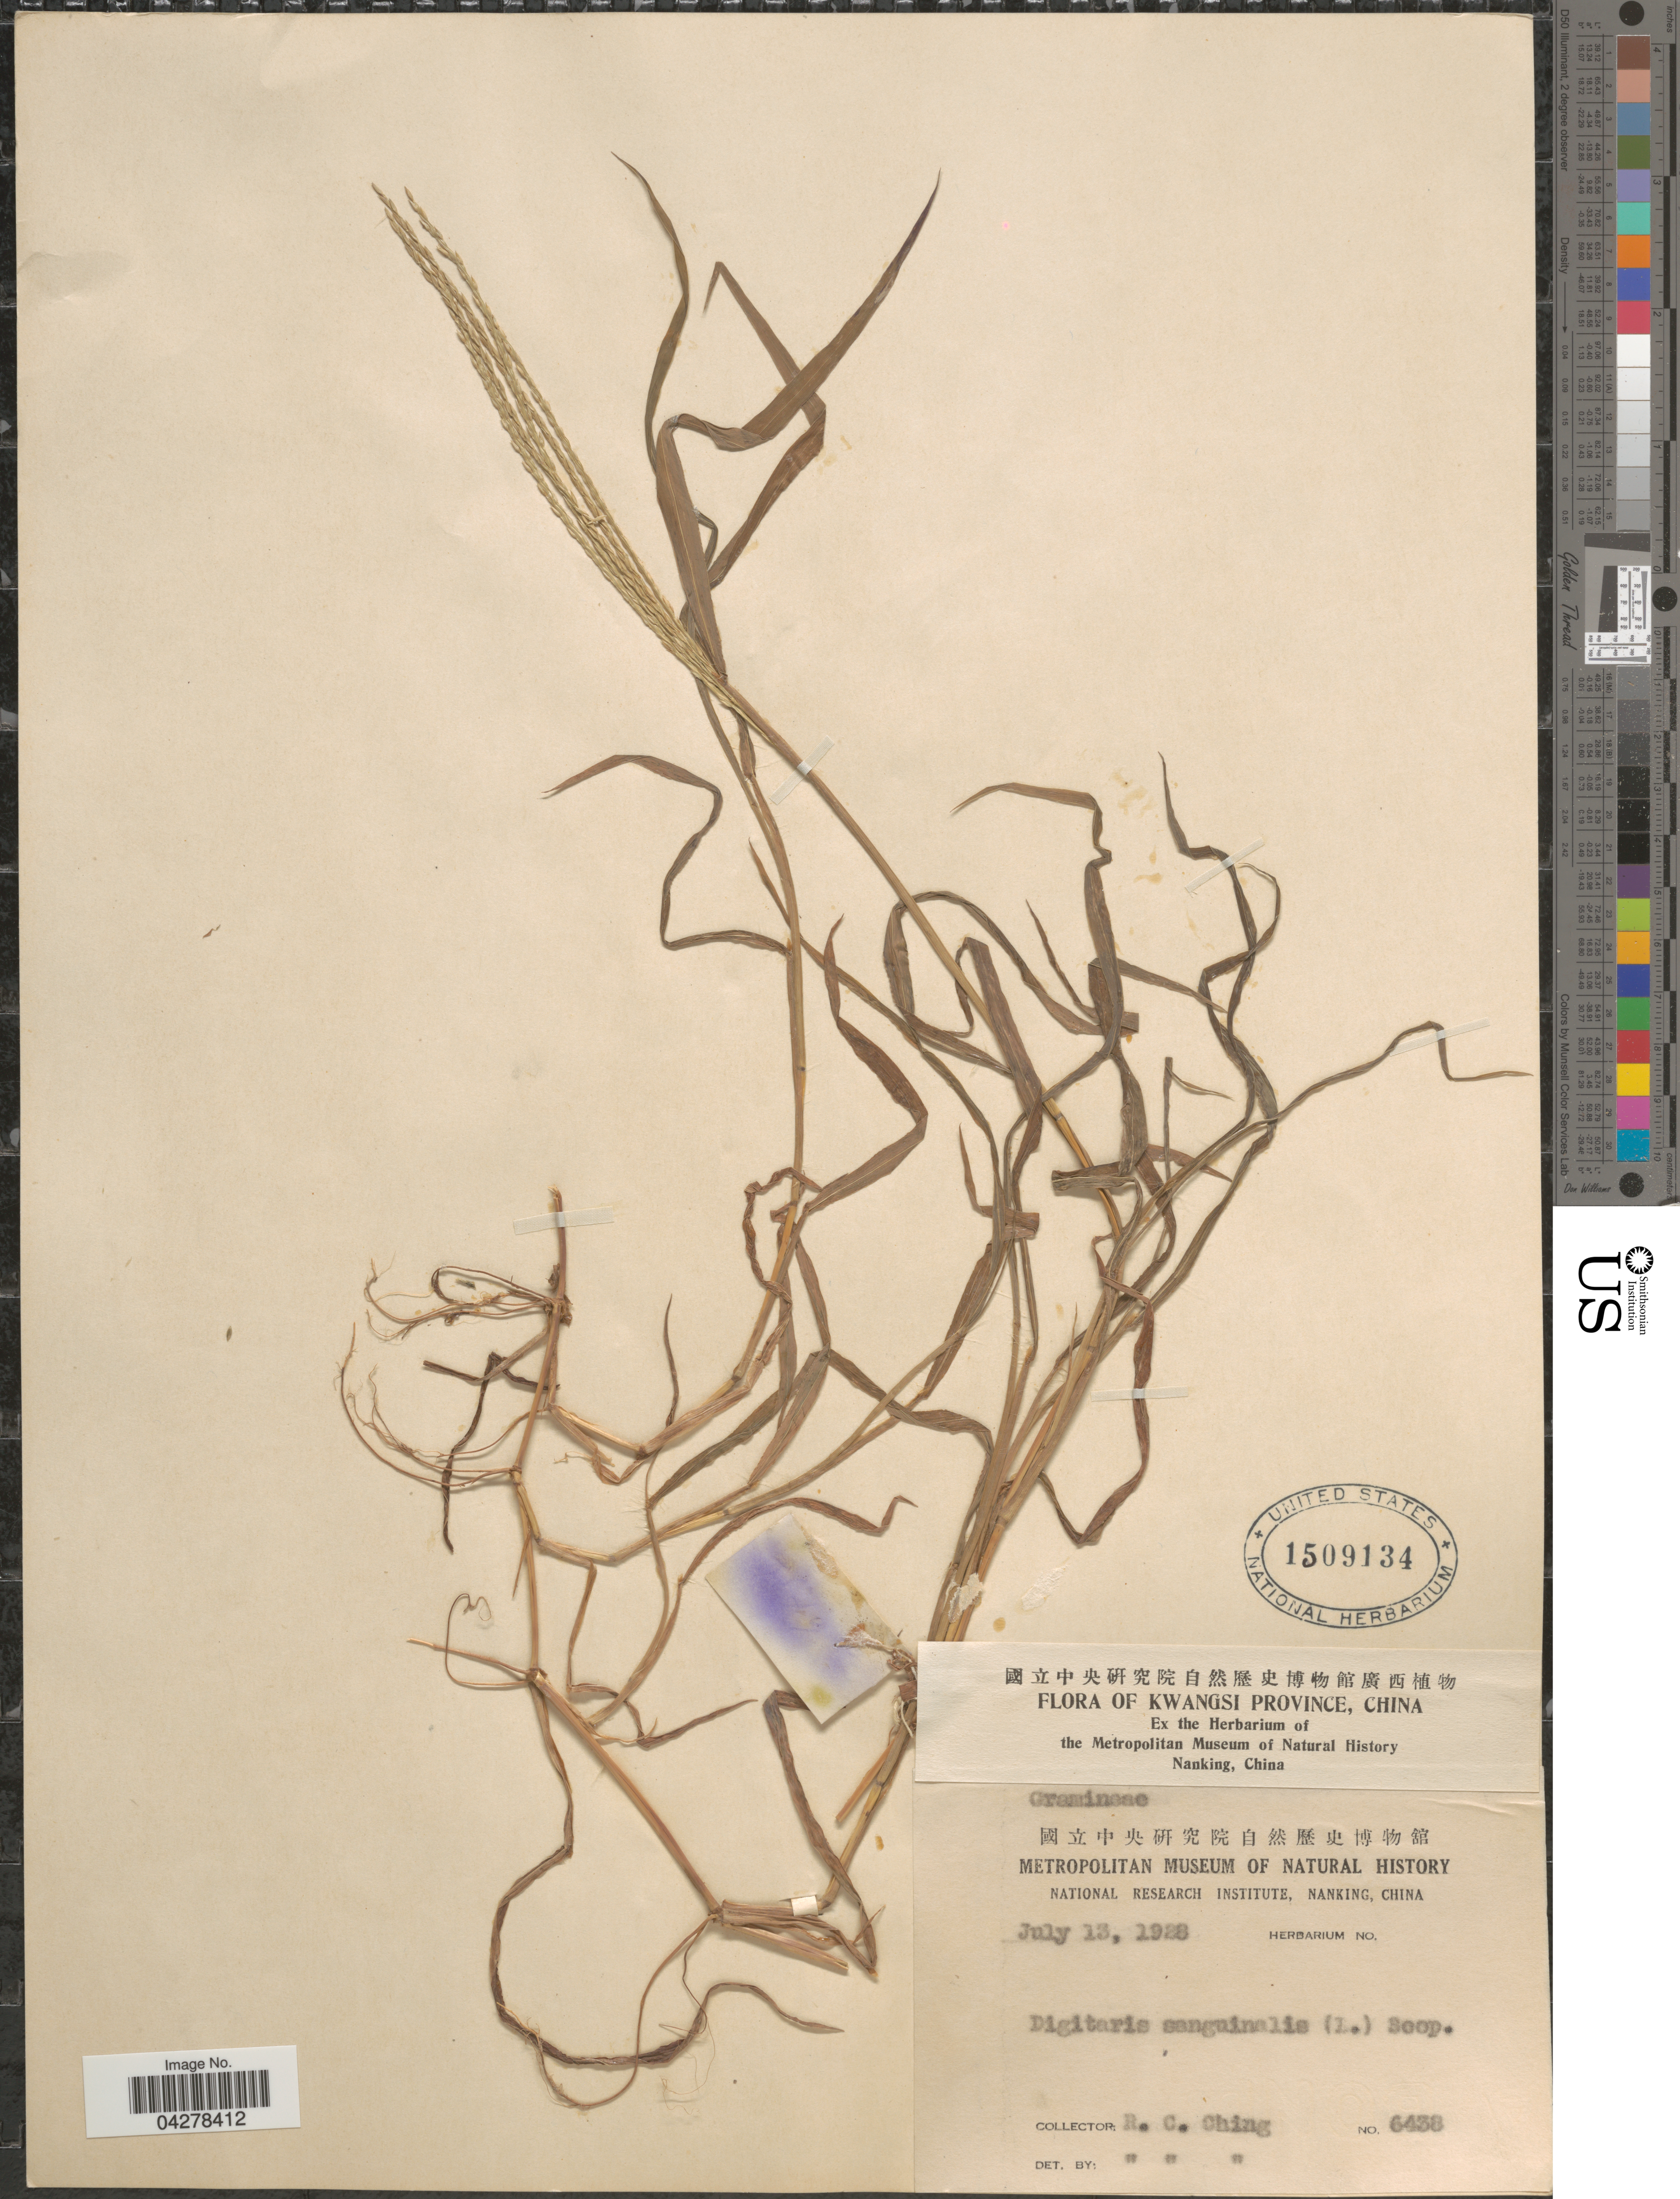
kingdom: Plantae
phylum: Tracheophyta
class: Liliopsida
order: Poales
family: Poaceae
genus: Digitaria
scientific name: Digitaria sanguinalis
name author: (L.) Scop.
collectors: R. C. Ching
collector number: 6438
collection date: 1928-07-13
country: China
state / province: Guangxi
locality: Kwangsi Province.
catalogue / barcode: US 1509134